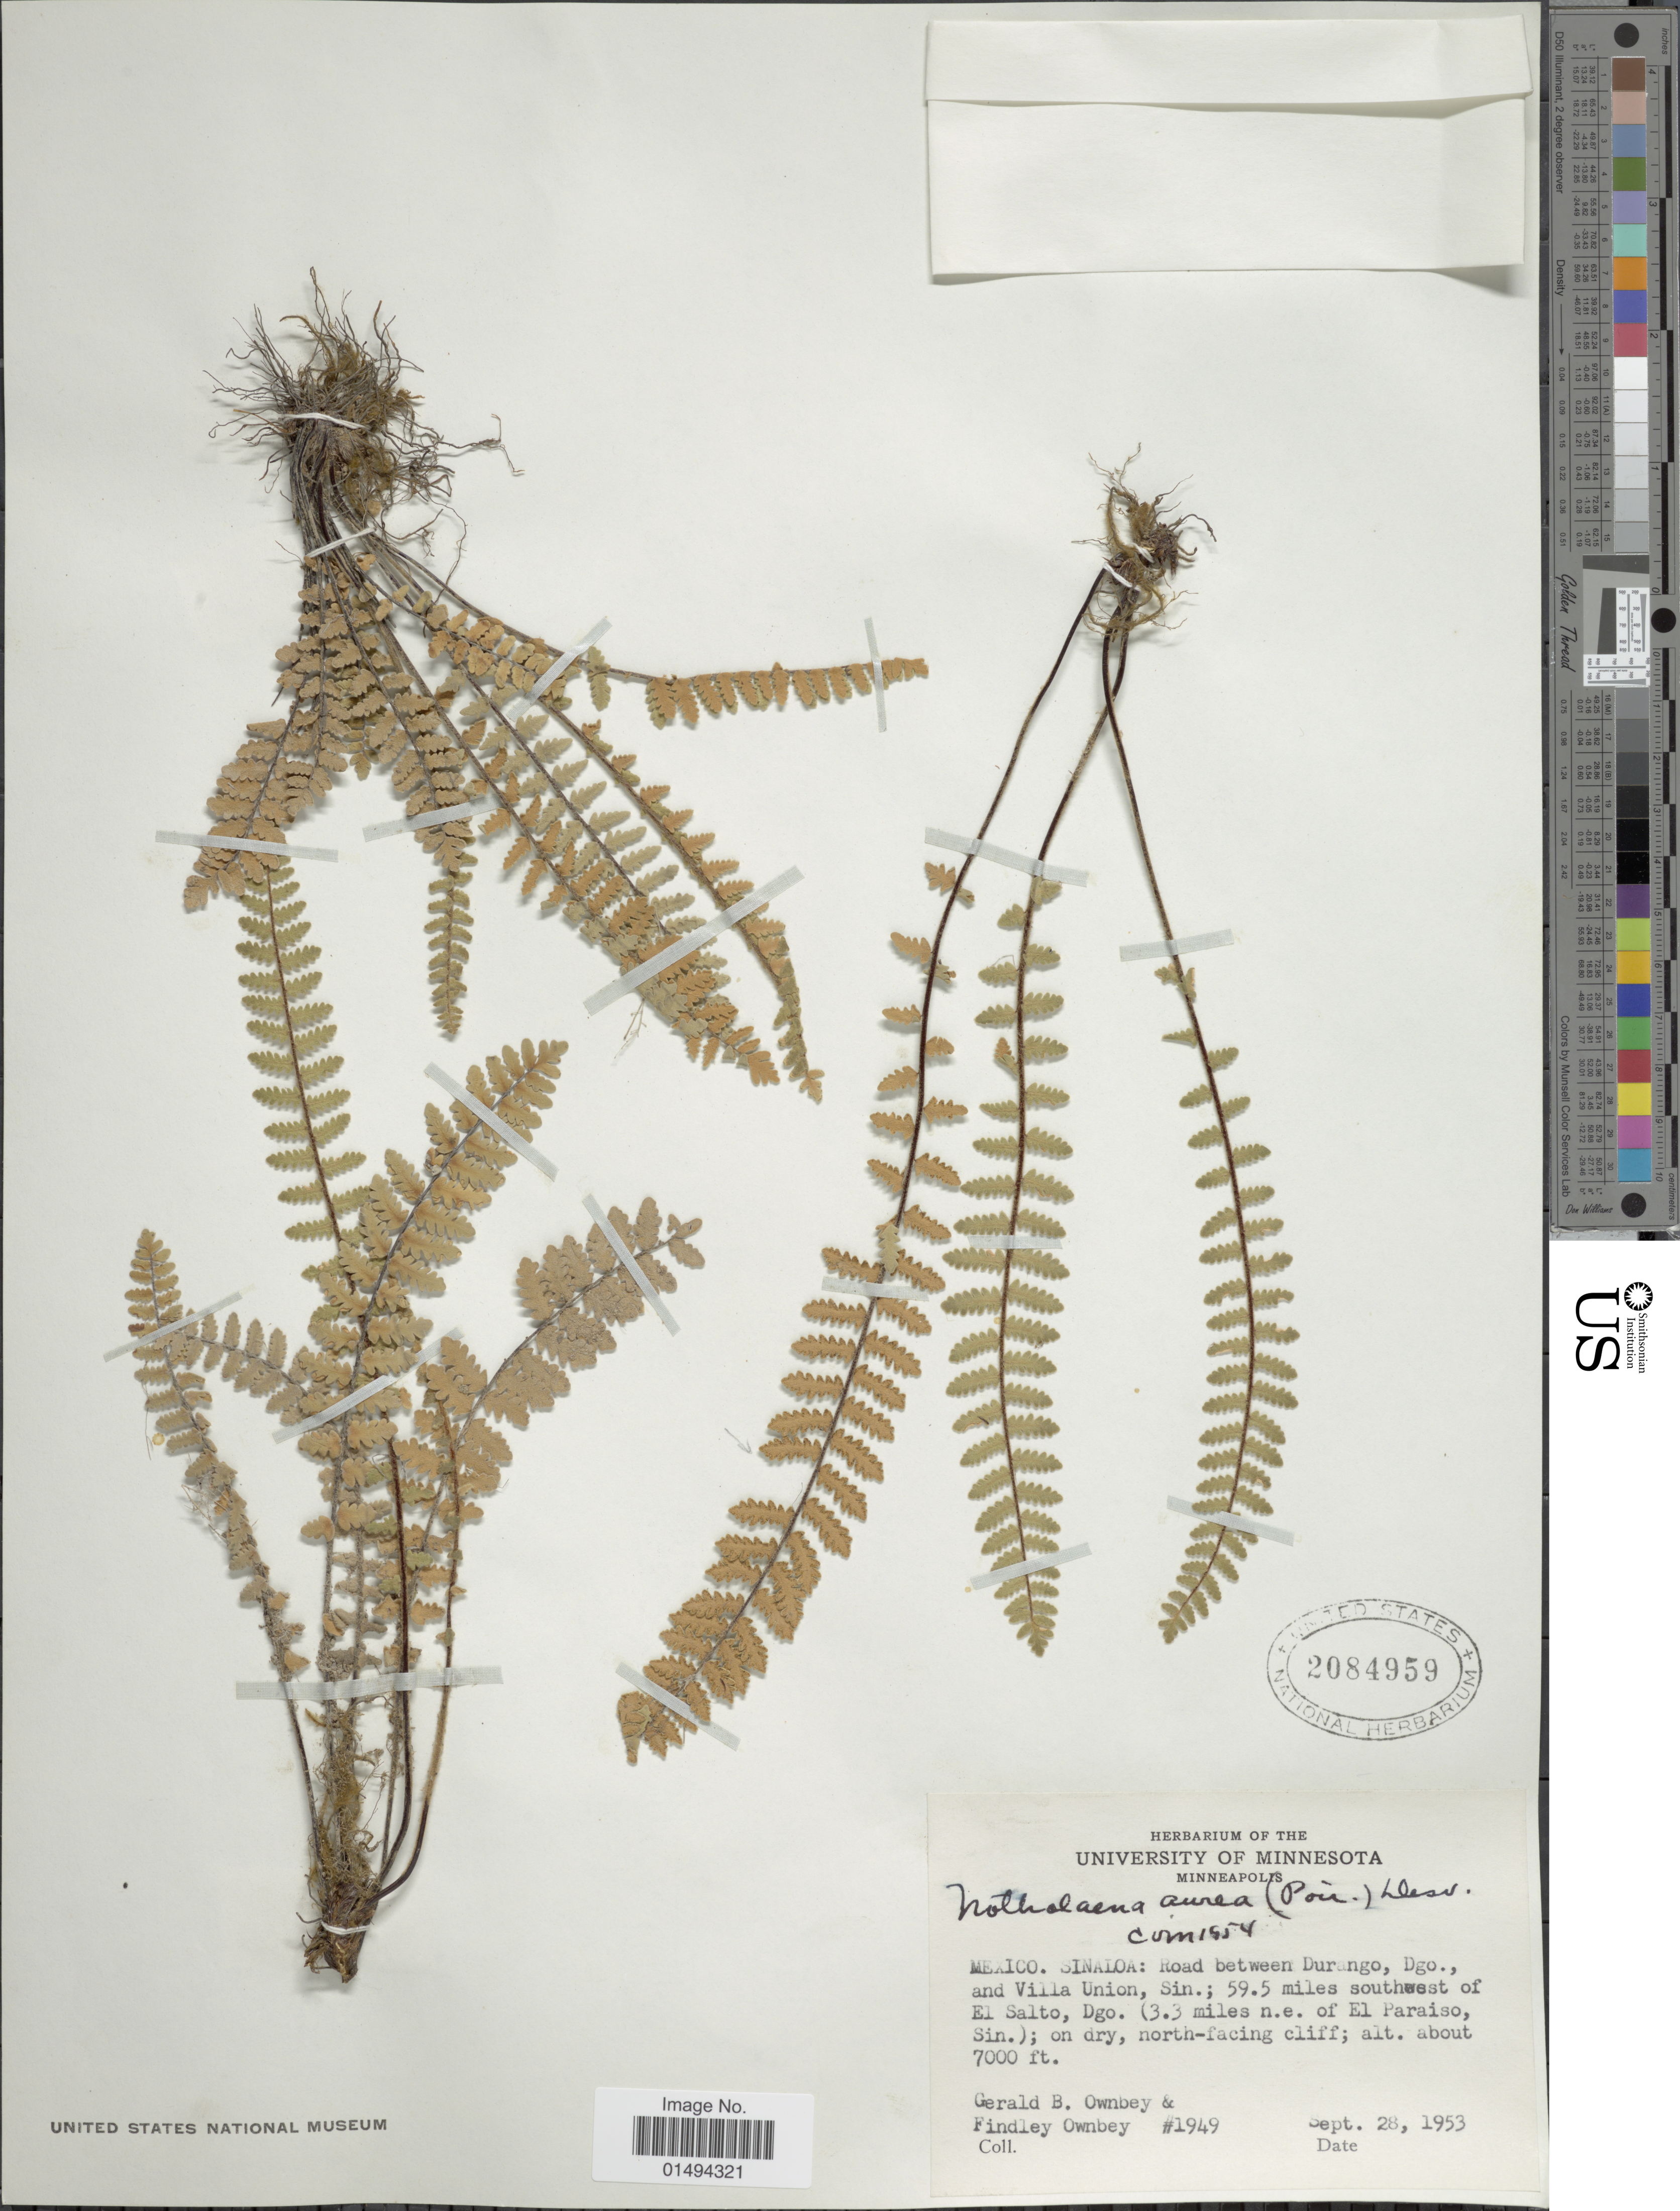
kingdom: Plantae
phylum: Tracheophyta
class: Polypodiopsida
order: Polypodiales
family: Pteridaceae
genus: Myriopteris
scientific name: Myriopteris aurea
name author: (Poir.) Grusz & Windham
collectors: G. B. Ownbey & F. Ownbey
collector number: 1949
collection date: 1953-09-28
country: Mexico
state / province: Sinaloa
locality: Road between Durango, Dgo., and Villa Union, Sin; 59.5 miles southwest of El Salto, Dgo. (3.3 miles n.e. of El Paraiso, Sin.) ; on dry, north facing cliff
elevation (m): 2134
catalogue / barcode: US 2084959